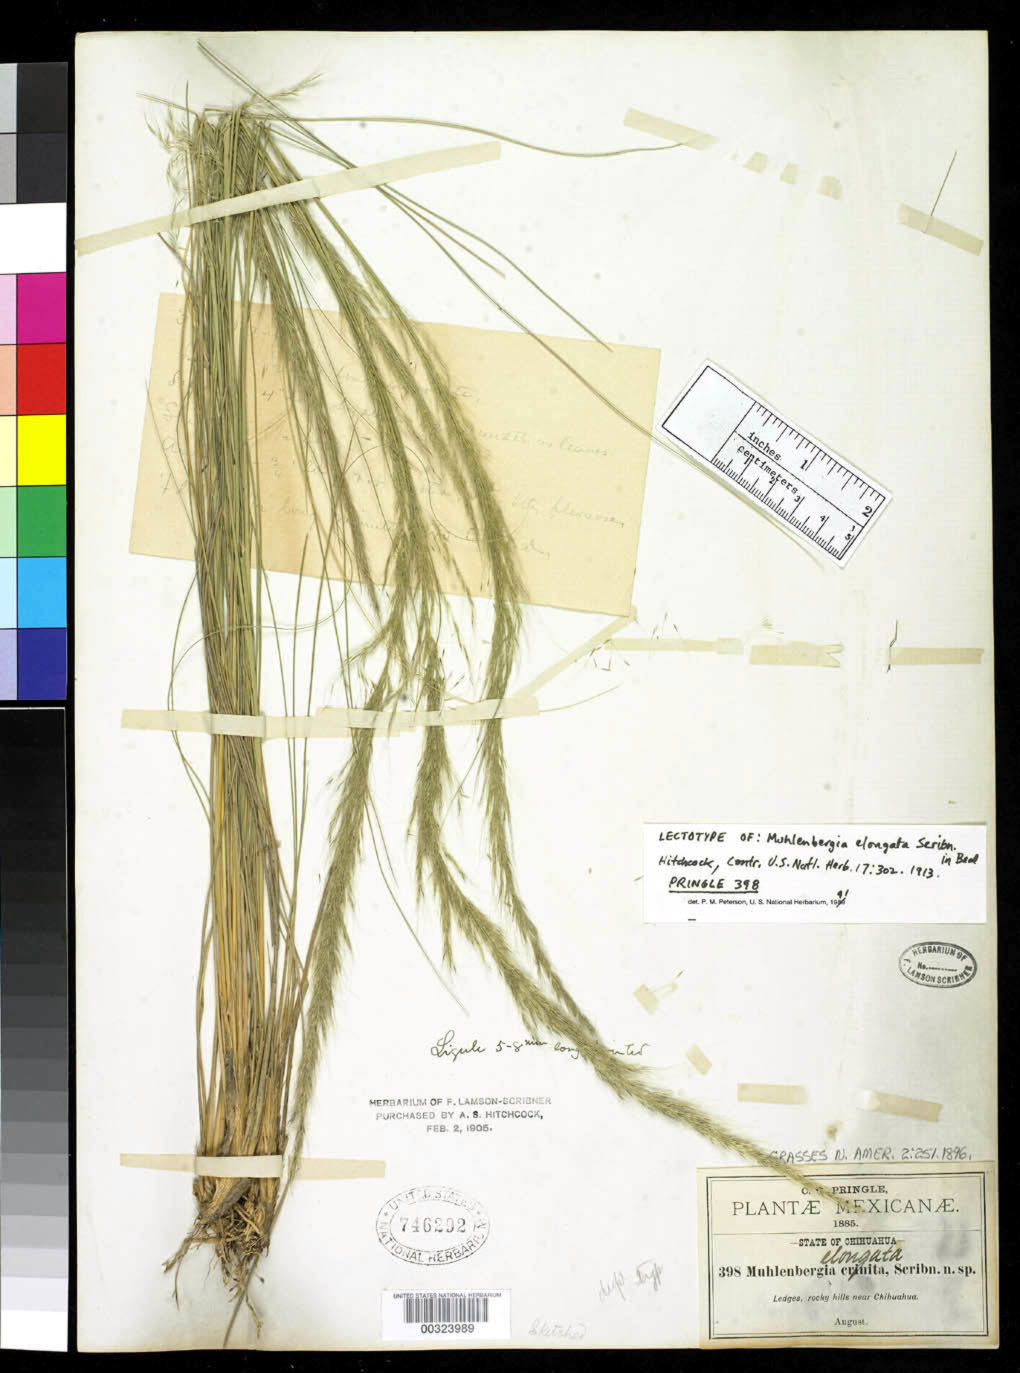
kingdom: Plantae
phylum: Tracheophyta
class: Liliopsida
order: Poales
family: Poaceae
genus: Muhlenbergia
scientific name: Muhlenbergia elongata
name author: Scribn. ex W.J. Beal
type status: Lectotype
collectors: C. G. Pringle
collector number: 398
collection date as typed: Aug 1885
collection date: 1885-08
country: Mexico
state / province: Chihuahua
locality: Ledges, rocky hills near Chihuahua.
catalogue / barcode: US 746292